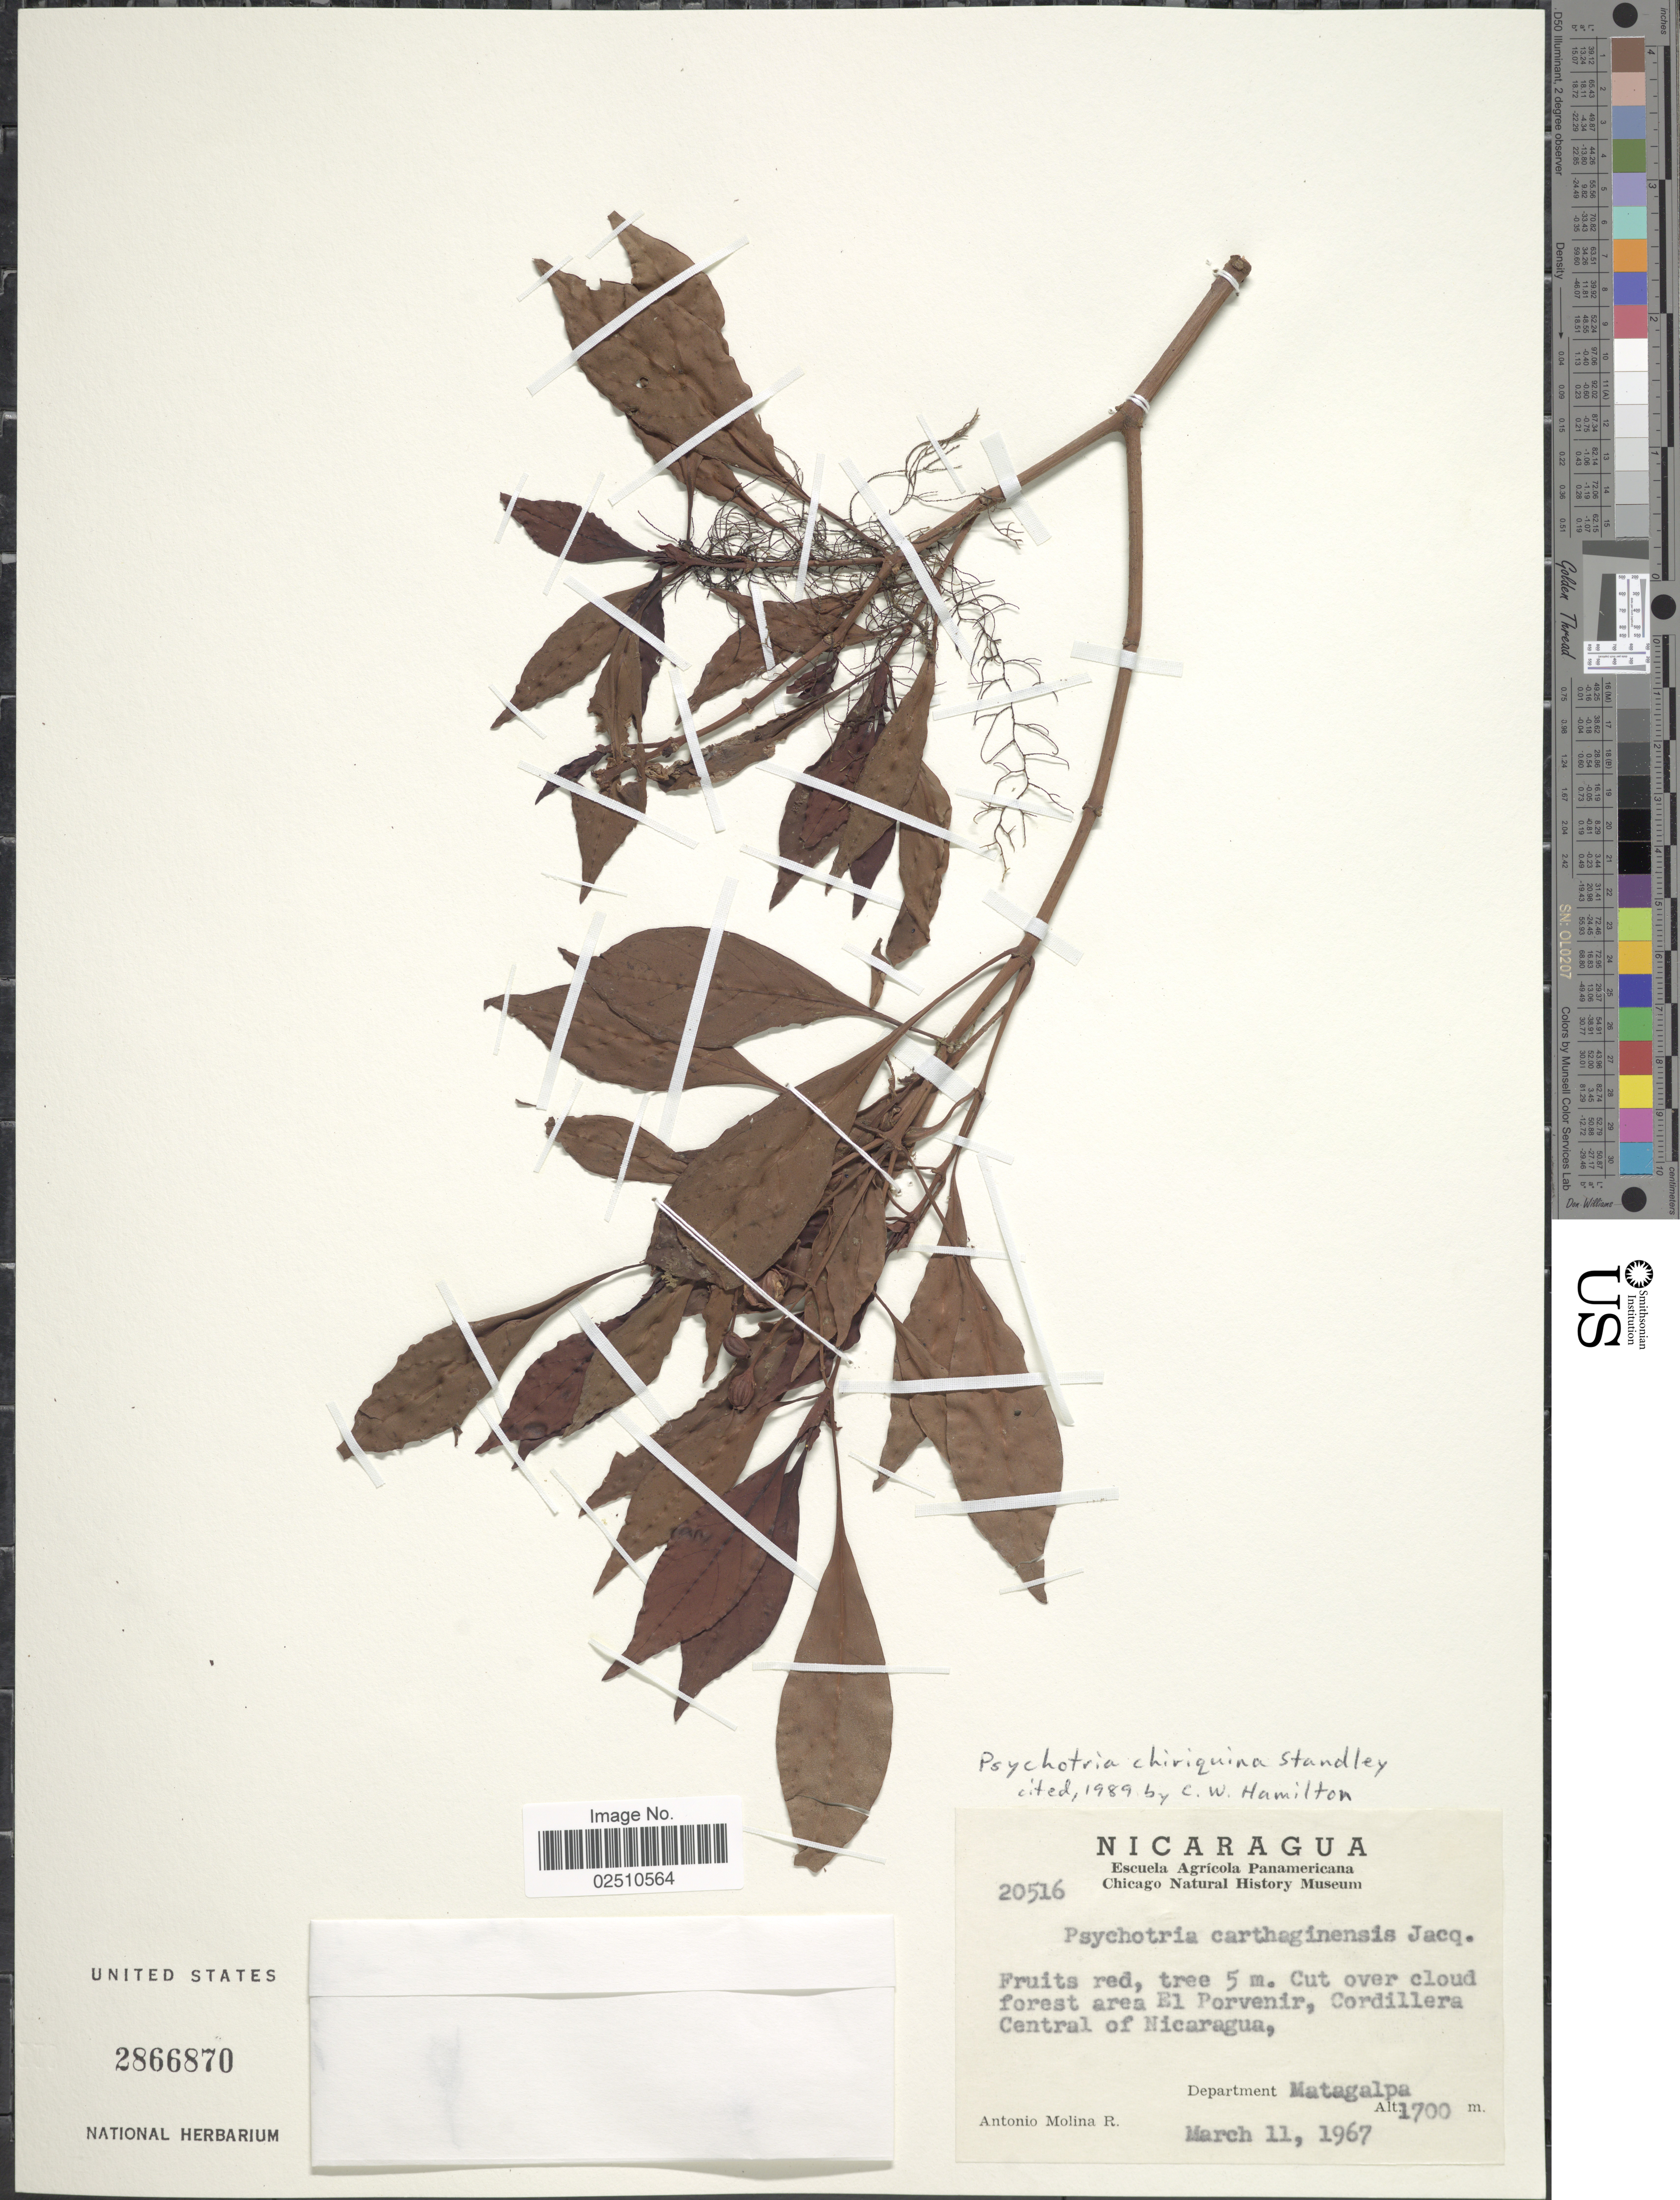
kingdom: Plantae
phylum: Tracheophyta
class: Magnoliopsida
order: Gentianales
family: Rubiaceae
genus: Psychotria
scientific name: Psychotria chiriquina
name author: Standl.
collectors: A. Molina R.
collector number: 20516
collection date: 1967-03-11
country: Nicaragua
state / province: Matagalpa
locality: Over cloud forest area El Porvenir, Cordillera Central of Nicaragua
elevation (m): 1700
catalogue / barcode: US 2866870